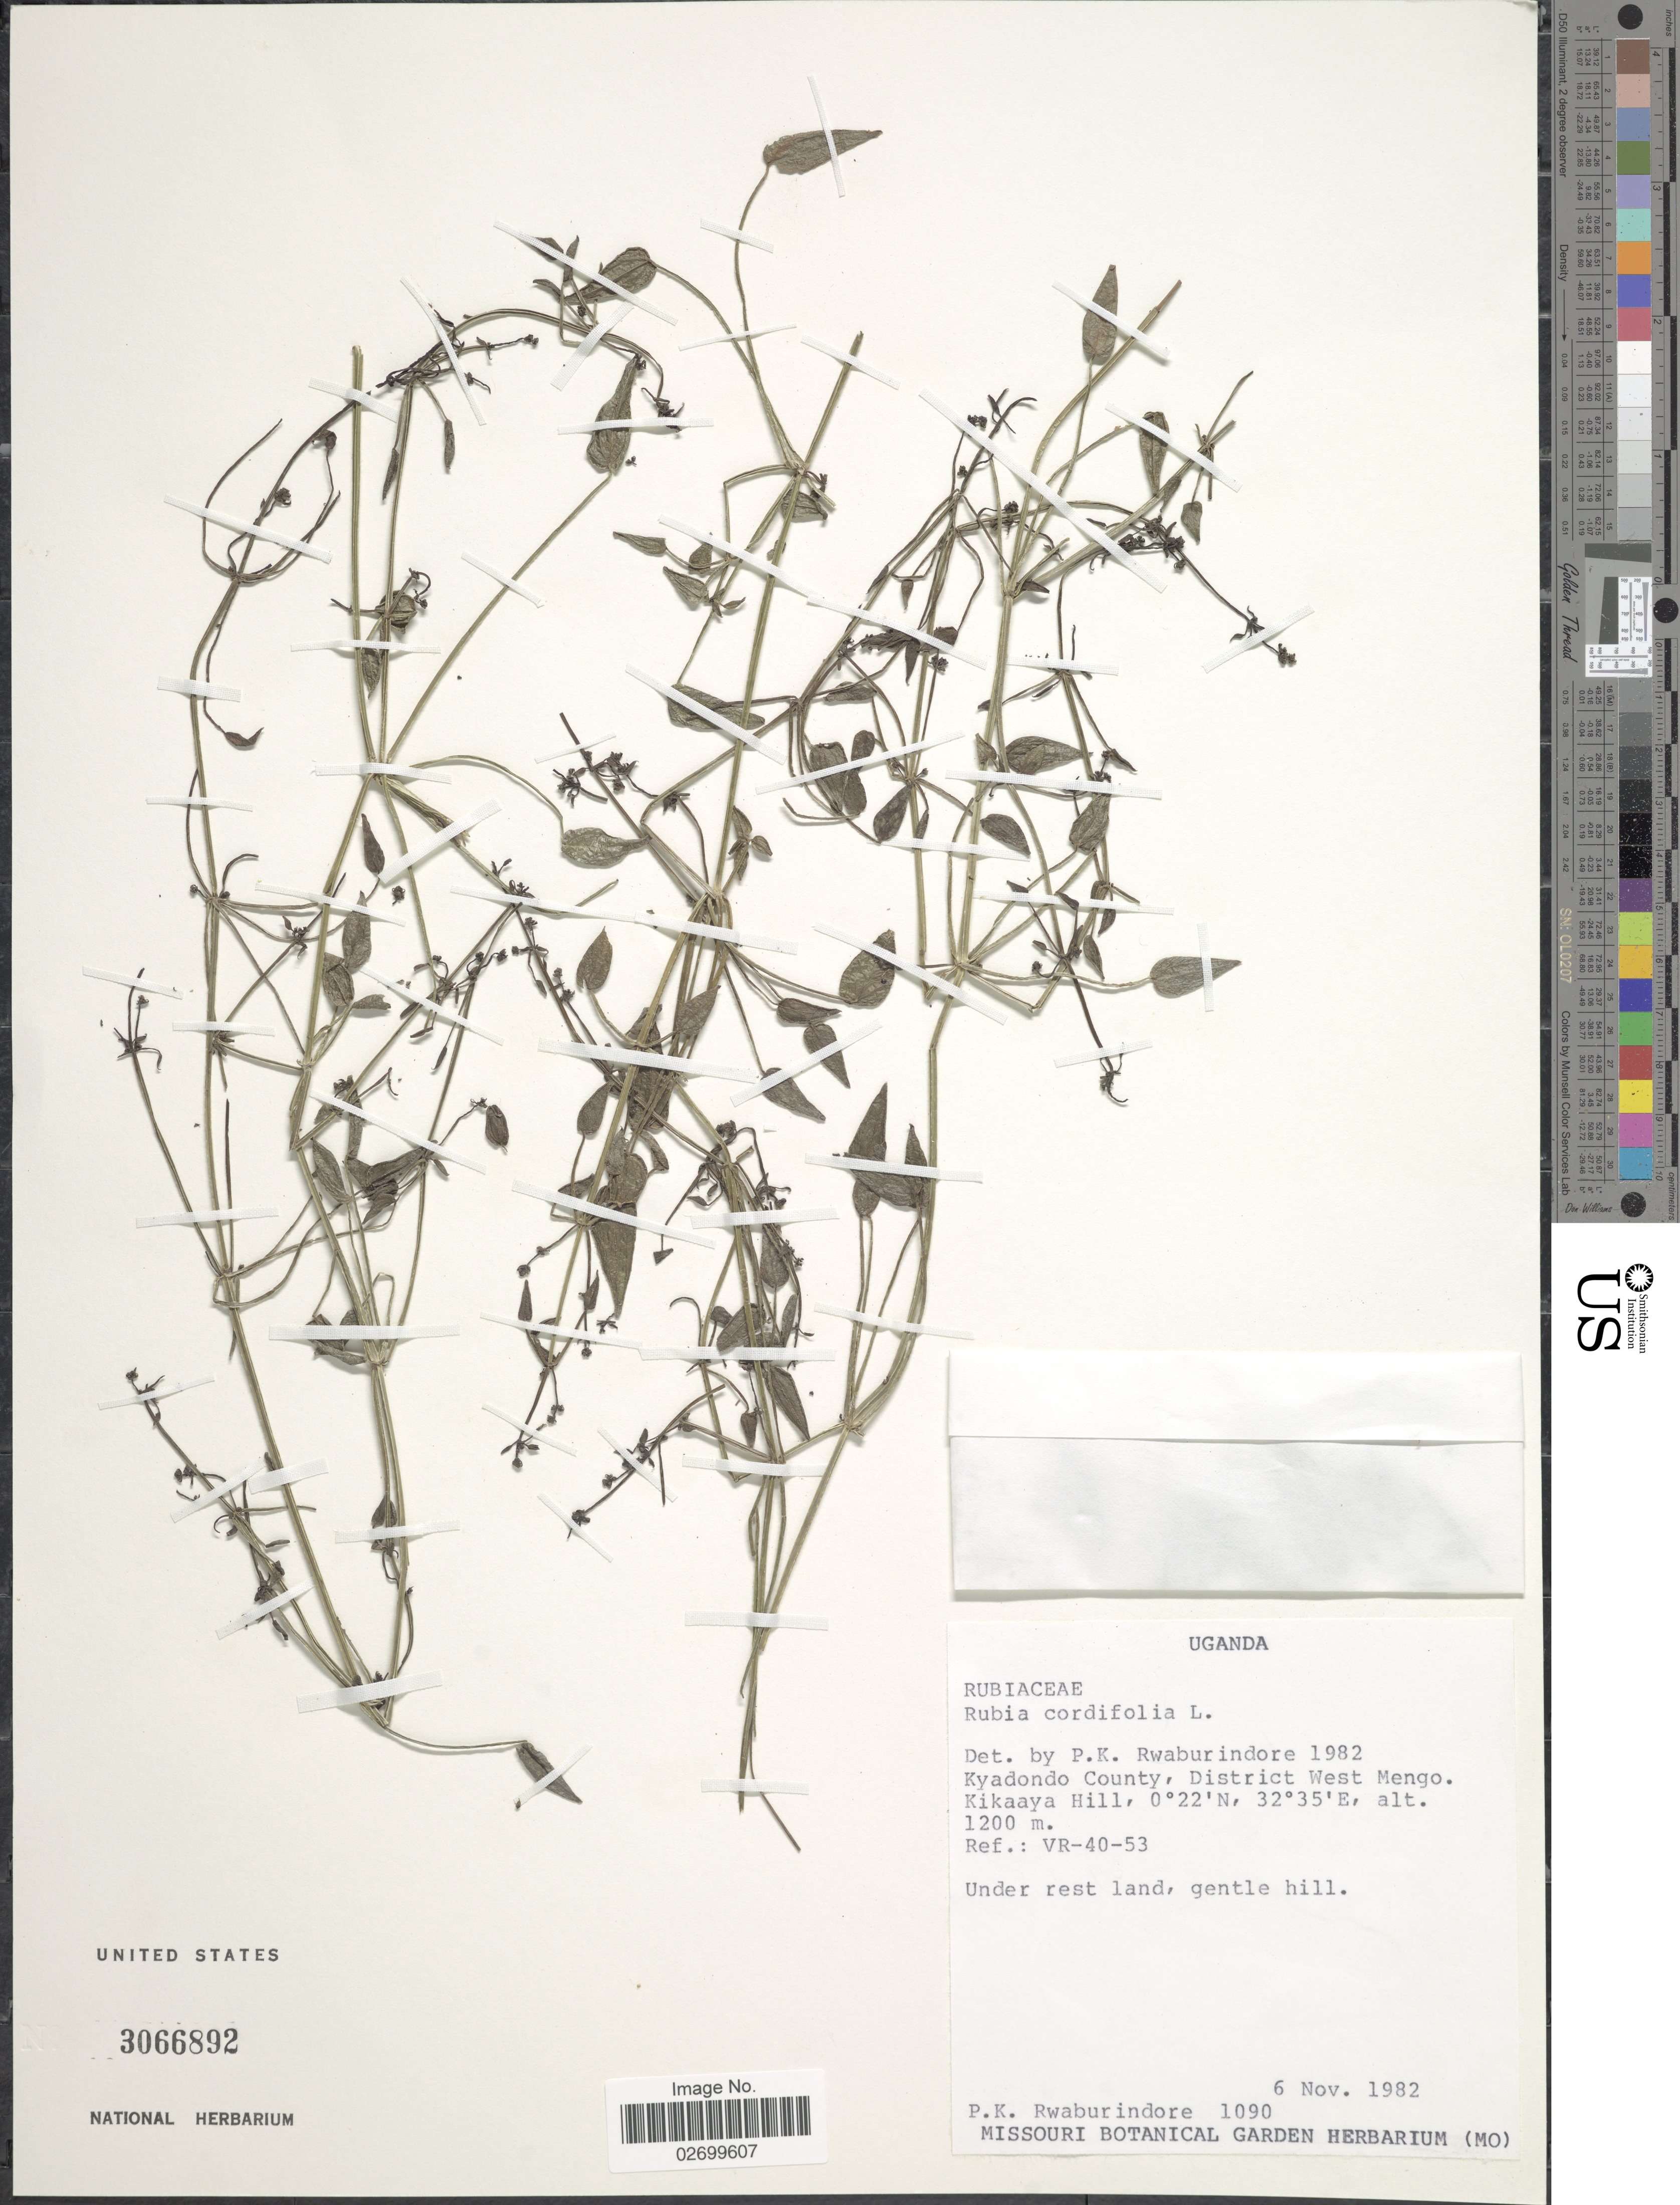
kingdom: Plantae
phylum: Tracheophyta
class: Magnoliopsida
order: Gentianales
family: Rubiaceae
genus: Rubia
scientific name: Rubia cordifolia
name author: L.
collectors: P. Rwaburindore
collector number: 1090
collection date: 1982-11-06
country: Uganda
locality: Kyadondo County, District West Mengo, Kikaaya Hill, Ref.: VR-40-53.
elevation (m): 1200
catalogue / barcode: US 3066892